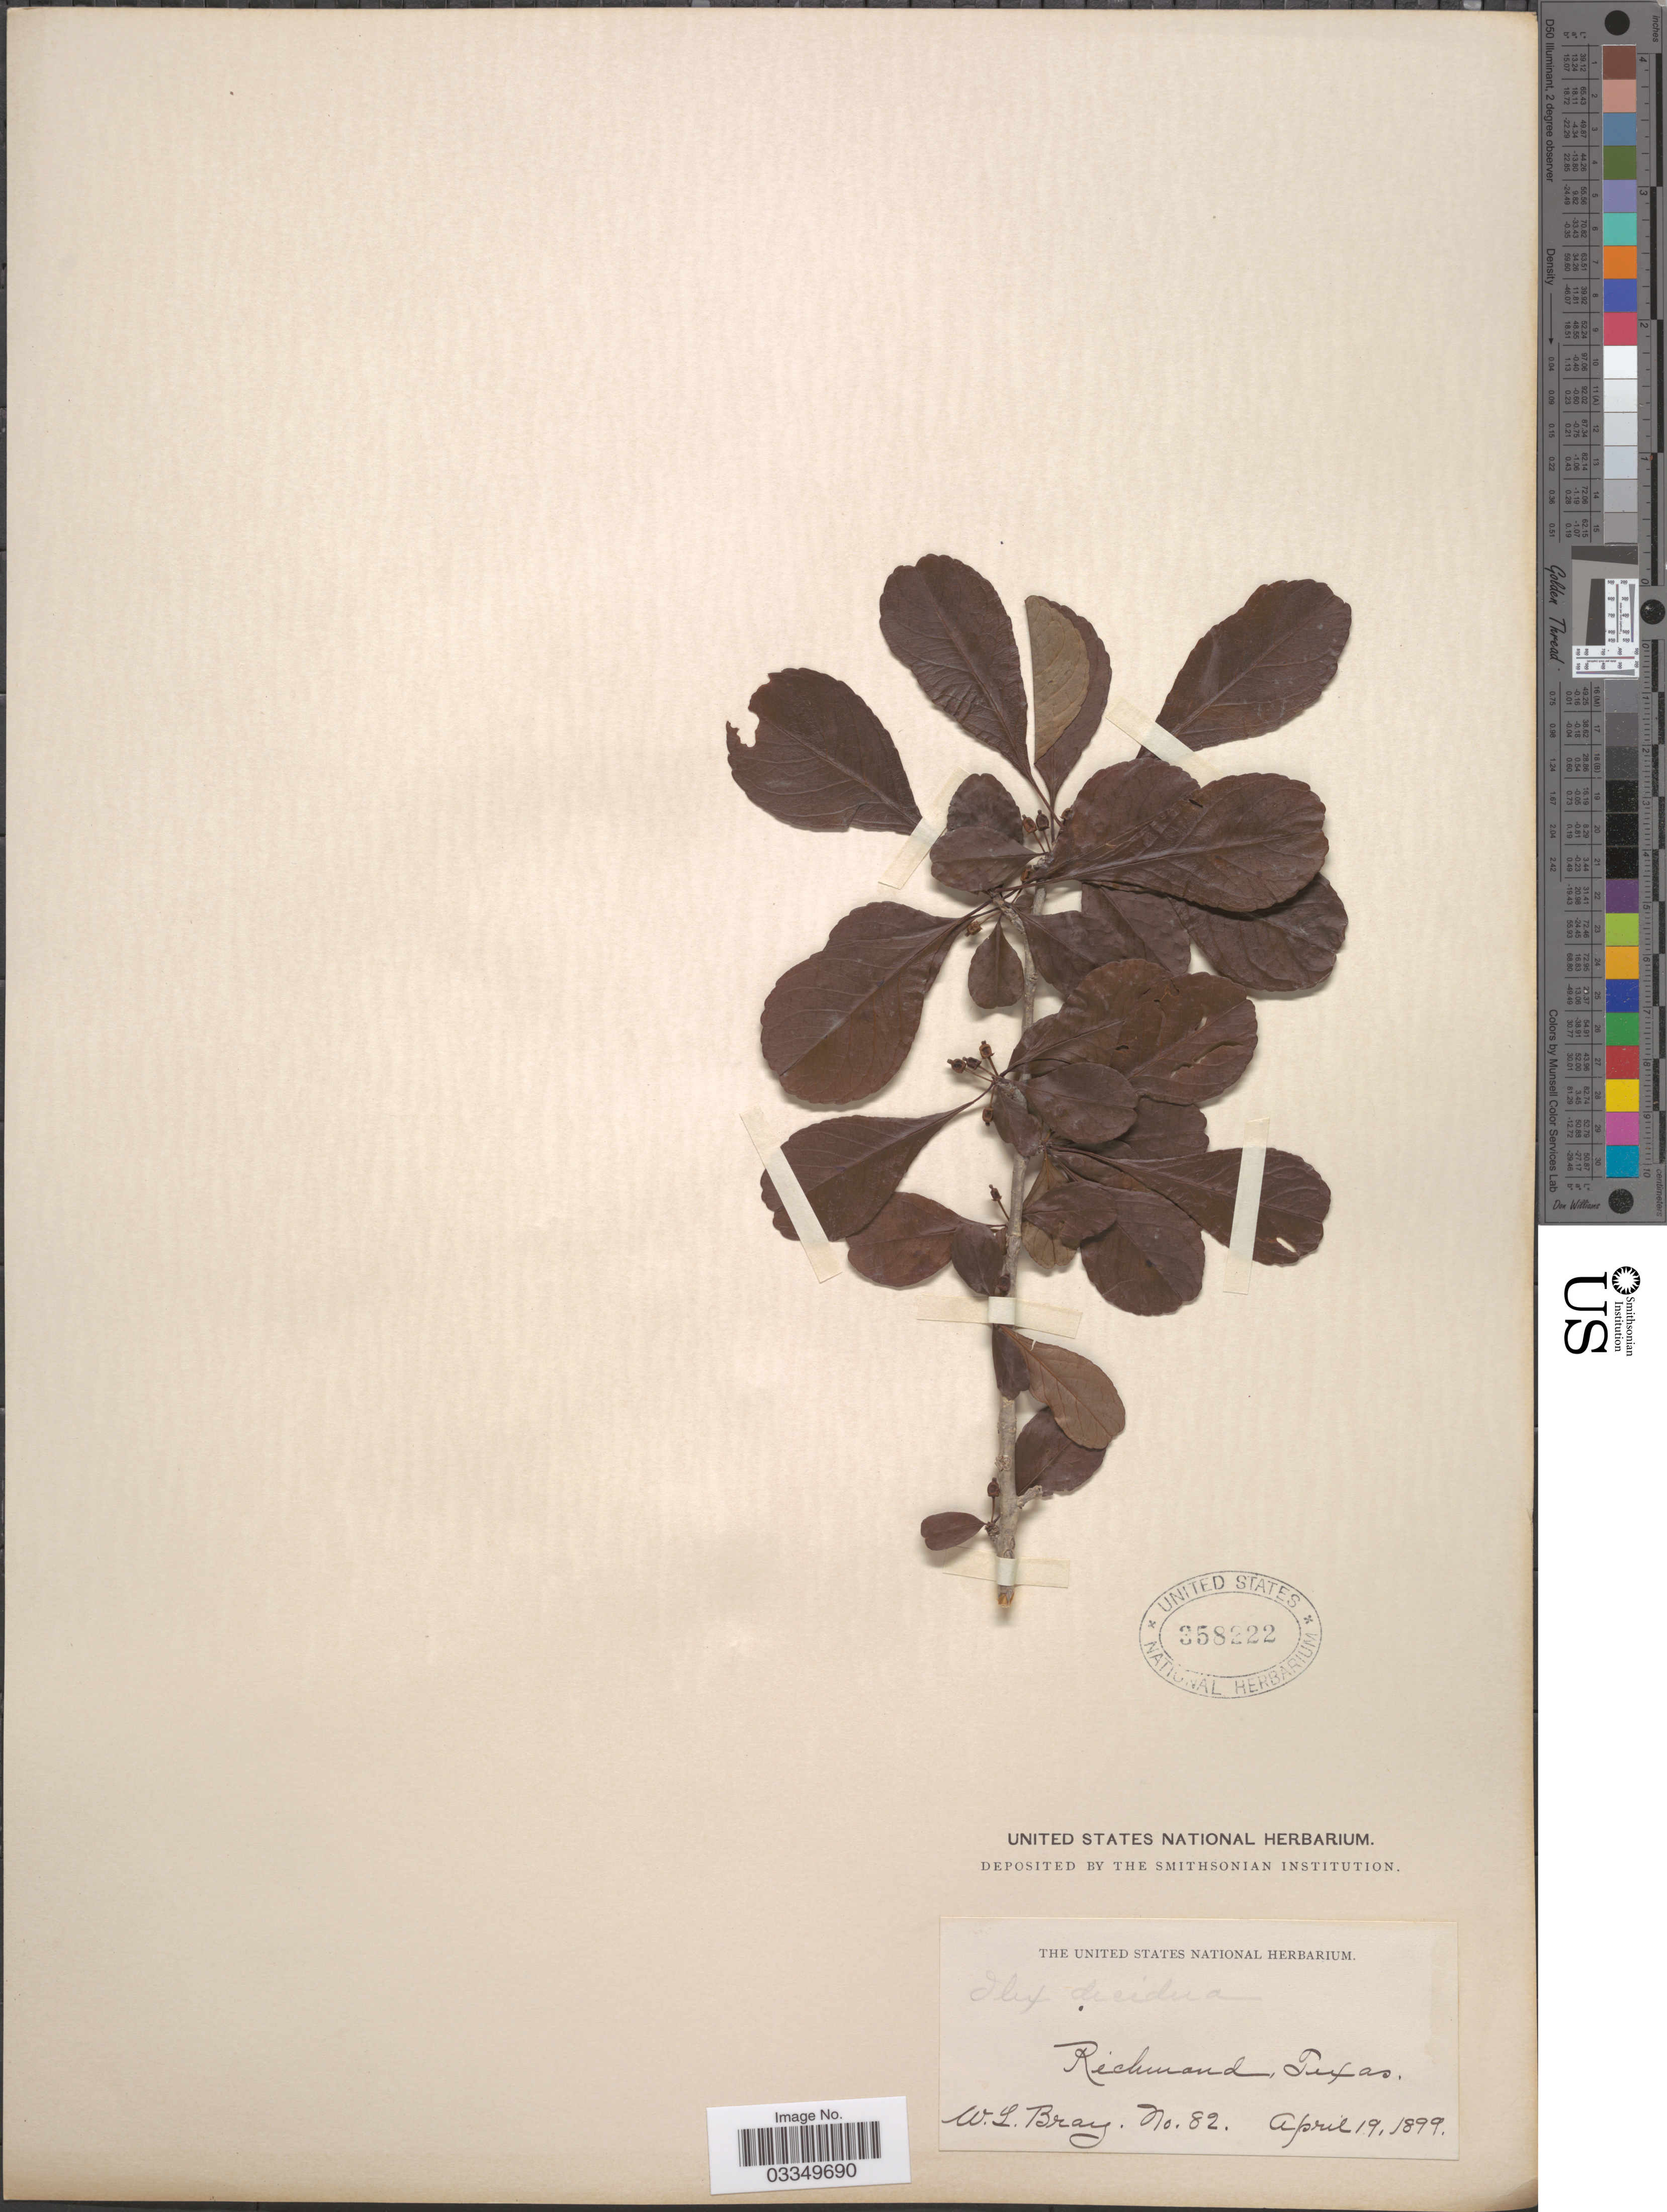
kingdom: Plantae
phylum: Tracheophyta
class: Magnoliopsida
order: Aquifoliales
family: Aquifoliaceae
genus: Ilex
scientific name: Ilex decidua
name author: Walter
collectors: W. L. Bray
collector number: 82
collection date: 1899-04-19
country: United States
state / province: Texas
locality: Richmond.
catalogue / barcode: US 358222